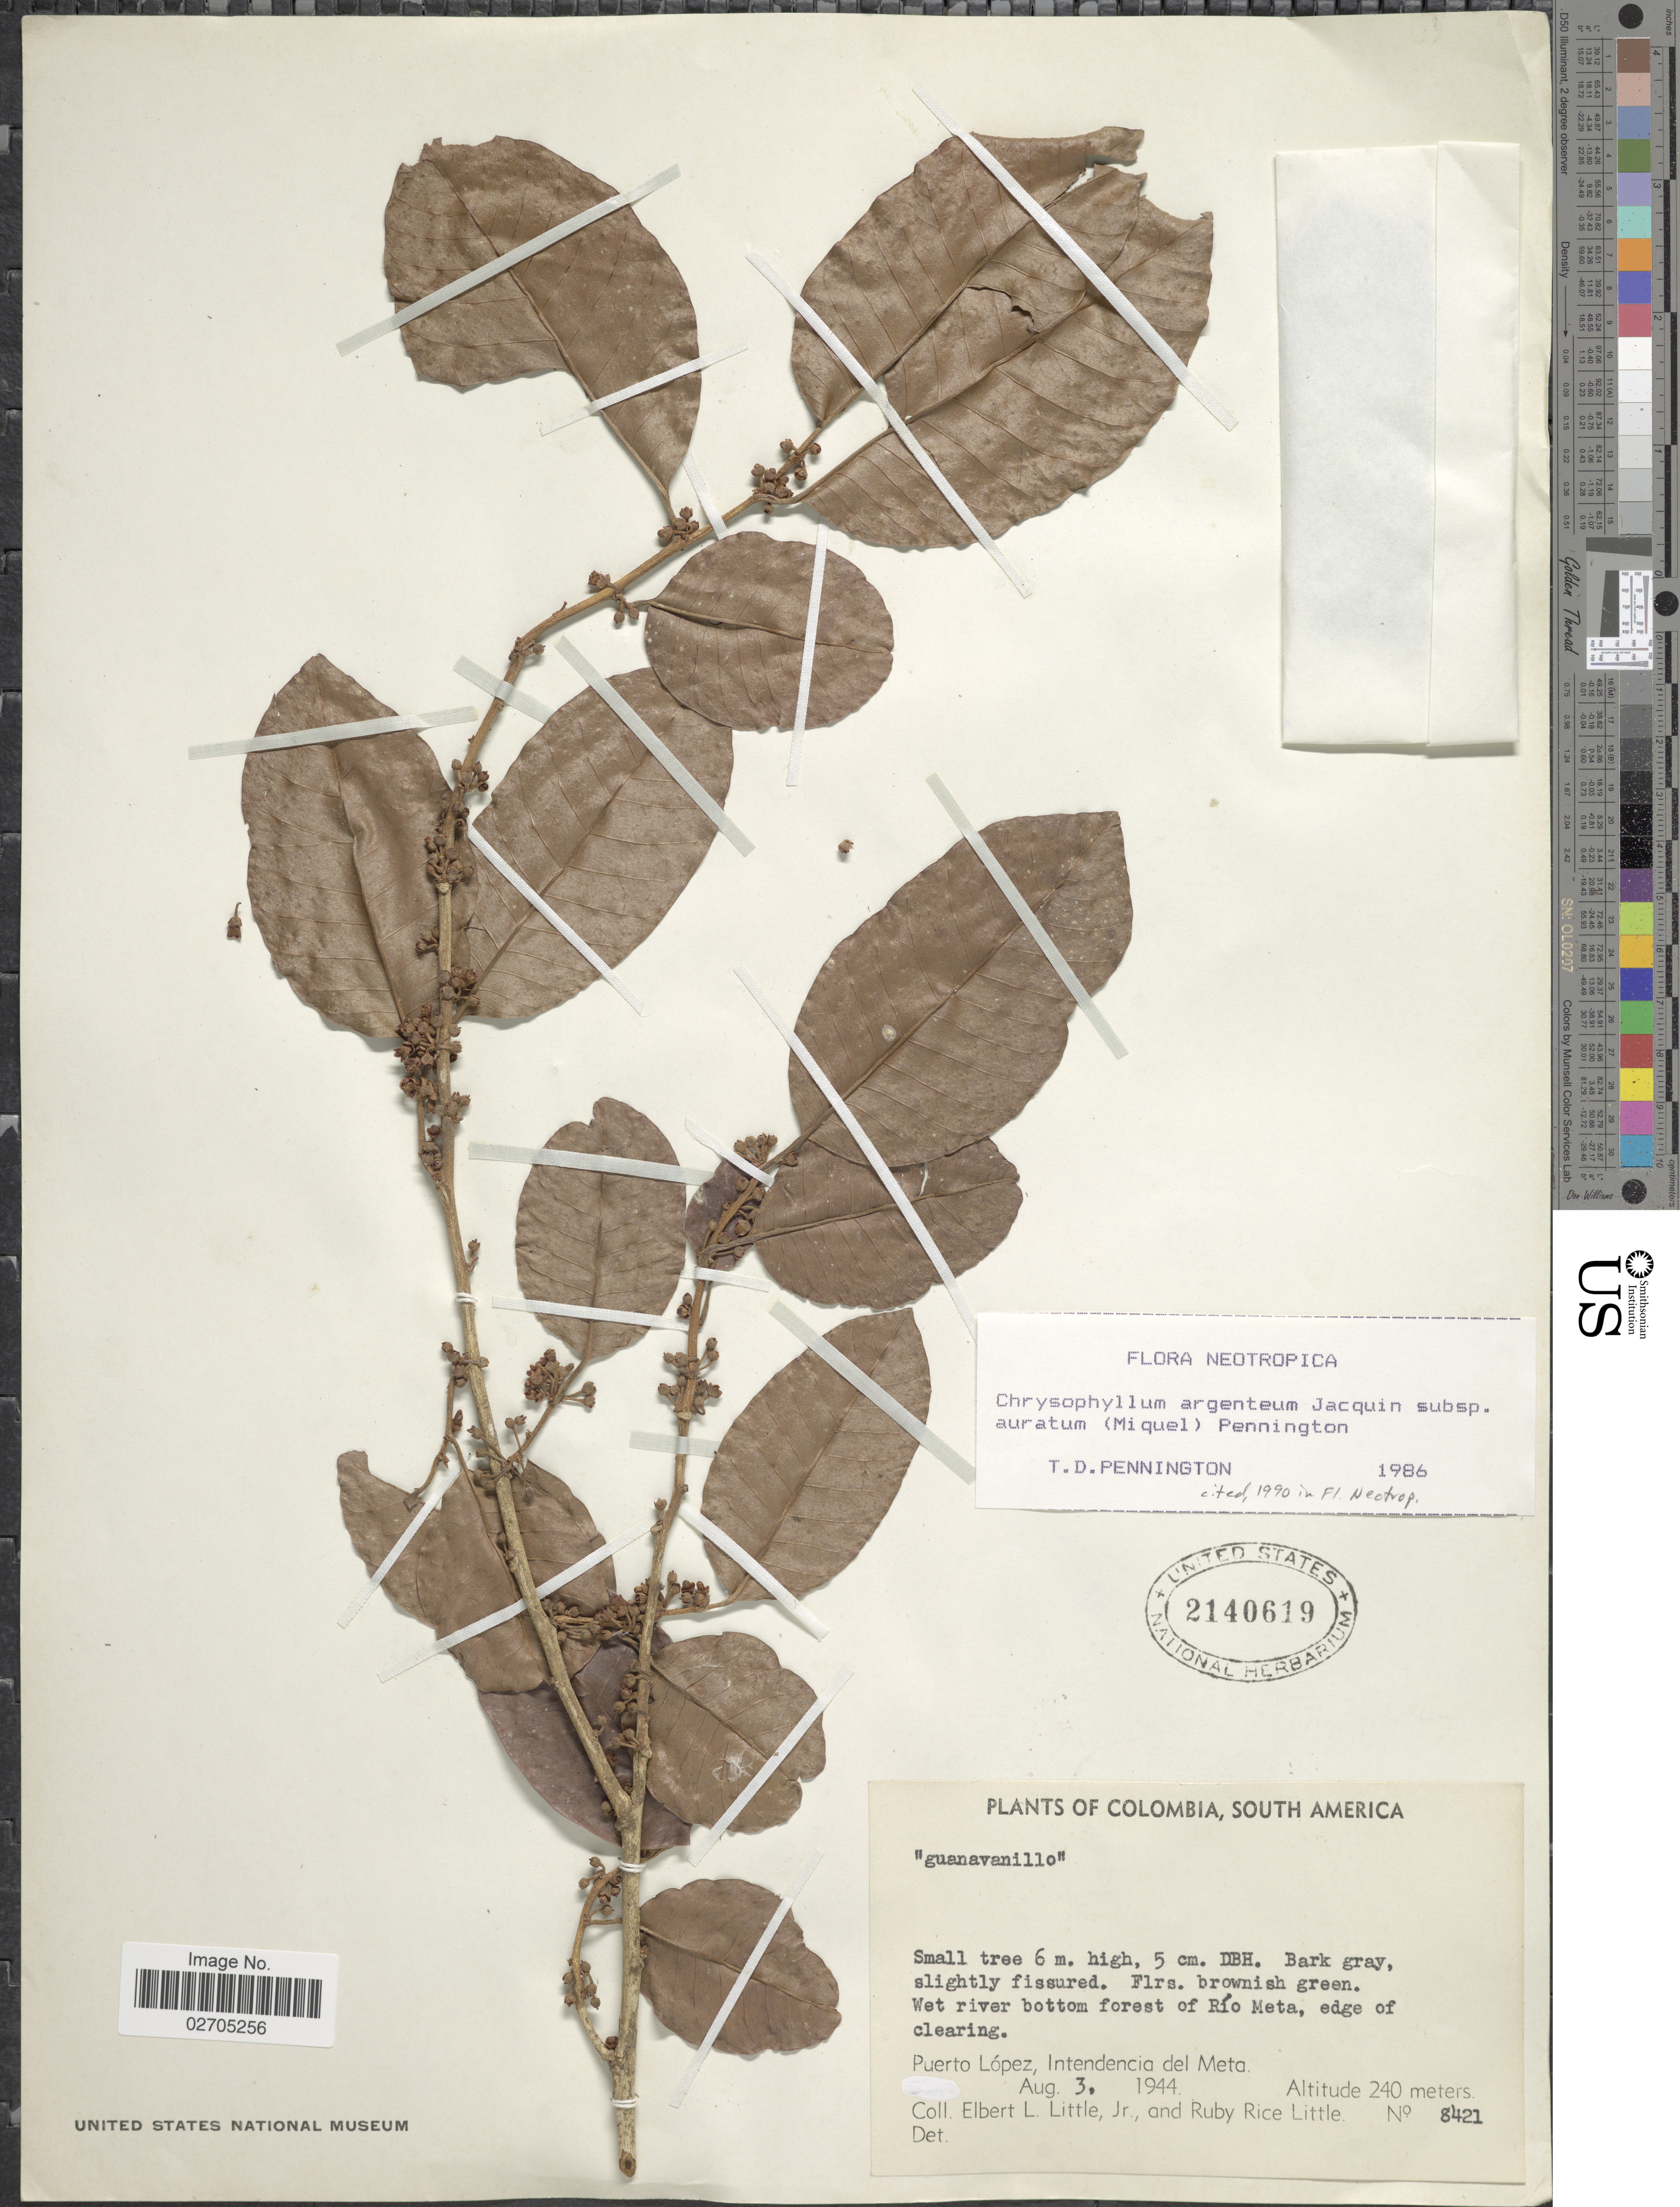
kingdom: Plantae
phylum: Tracheophyta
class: Magnoliopsida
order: Ericales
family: Sapotaceae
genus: Chrysophyllum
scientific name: Chrysophyllum argenteum subsp. auratum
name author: (Miq.) T.D. Penn.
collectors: E. L. Little & R. R. Little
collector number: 8421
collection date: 1944-08-03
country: Colombia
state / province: Meta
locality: Puerto Lopez, Intendencia del Meta, wet river bottom forest of Rio Meta, edge of clearing.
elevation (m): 240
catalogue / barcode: US 2140619